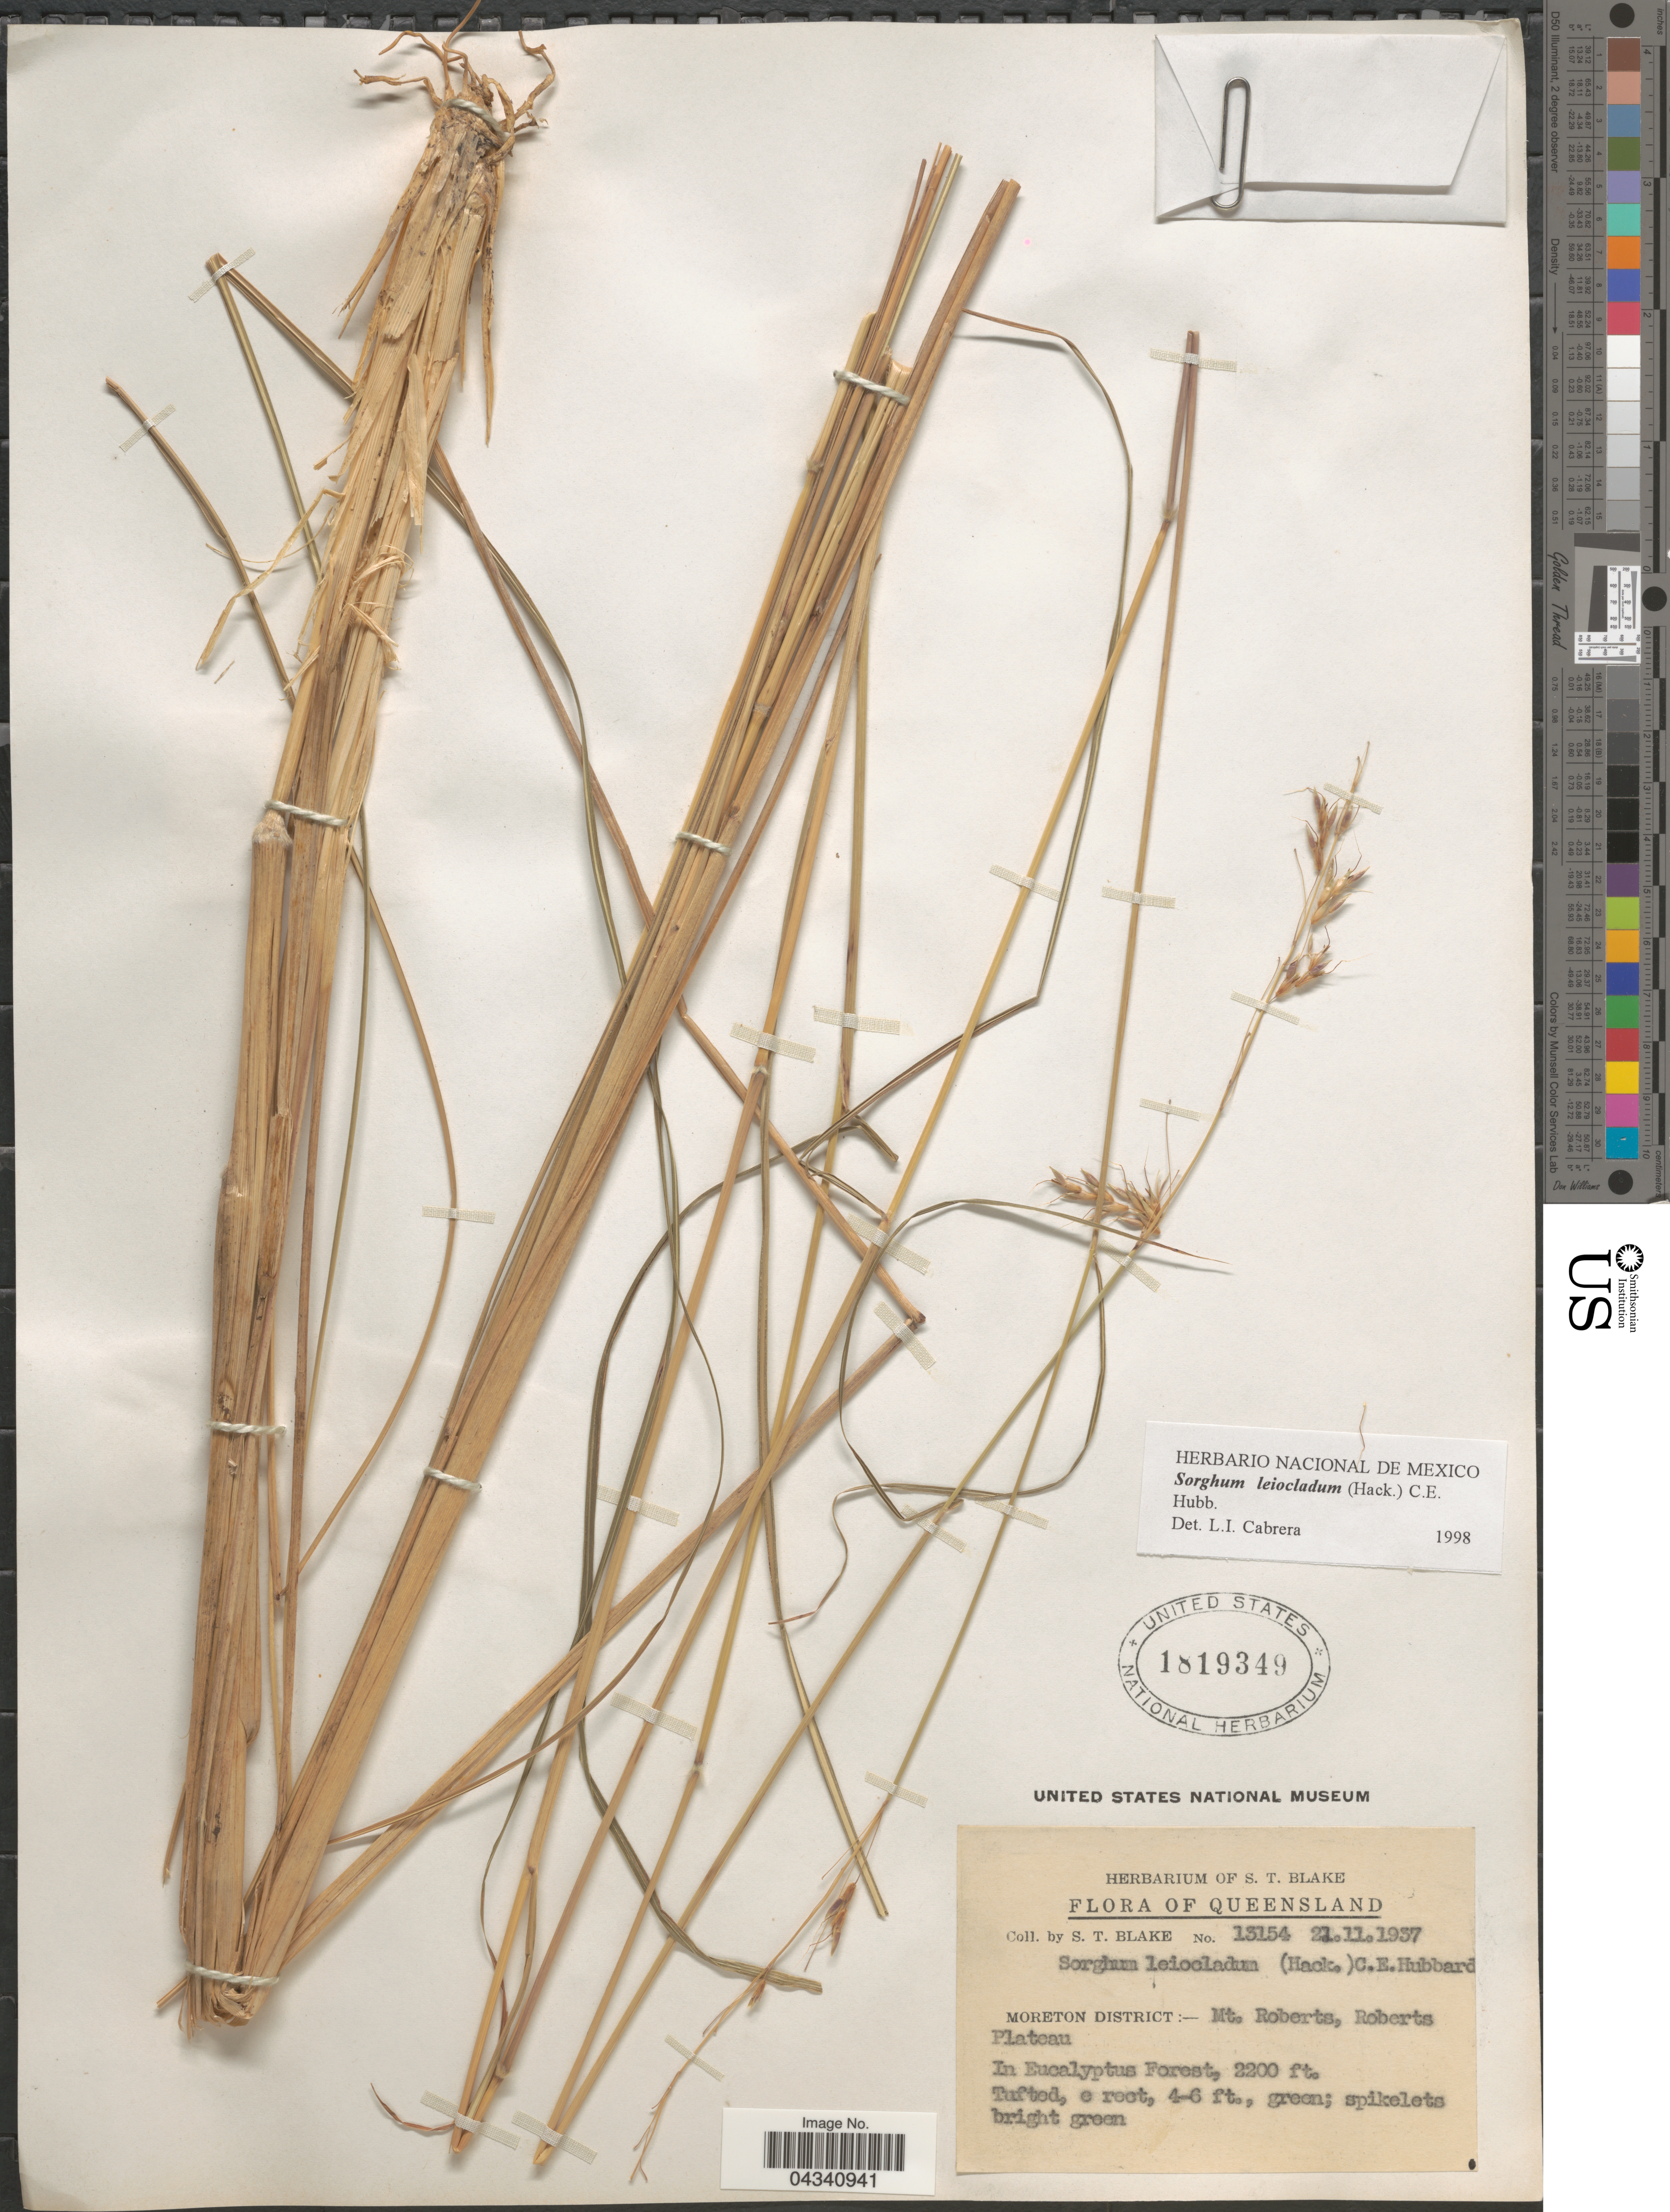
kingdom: Plantae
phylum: Tracheophyta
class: Liliopsida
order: Poales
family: Poaceae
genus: Sorghum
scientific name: Sorghum leiocladum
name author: (J. Hack.) C.E. Hubb.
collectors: S. T. Blake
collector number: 13154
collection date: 1937-11-21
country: Australia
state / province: Queensland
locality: Moreton District: Mt. Roberts, Roberts Plateau. In Eucalyptus forest.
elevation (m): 671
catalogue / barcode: US 1819349